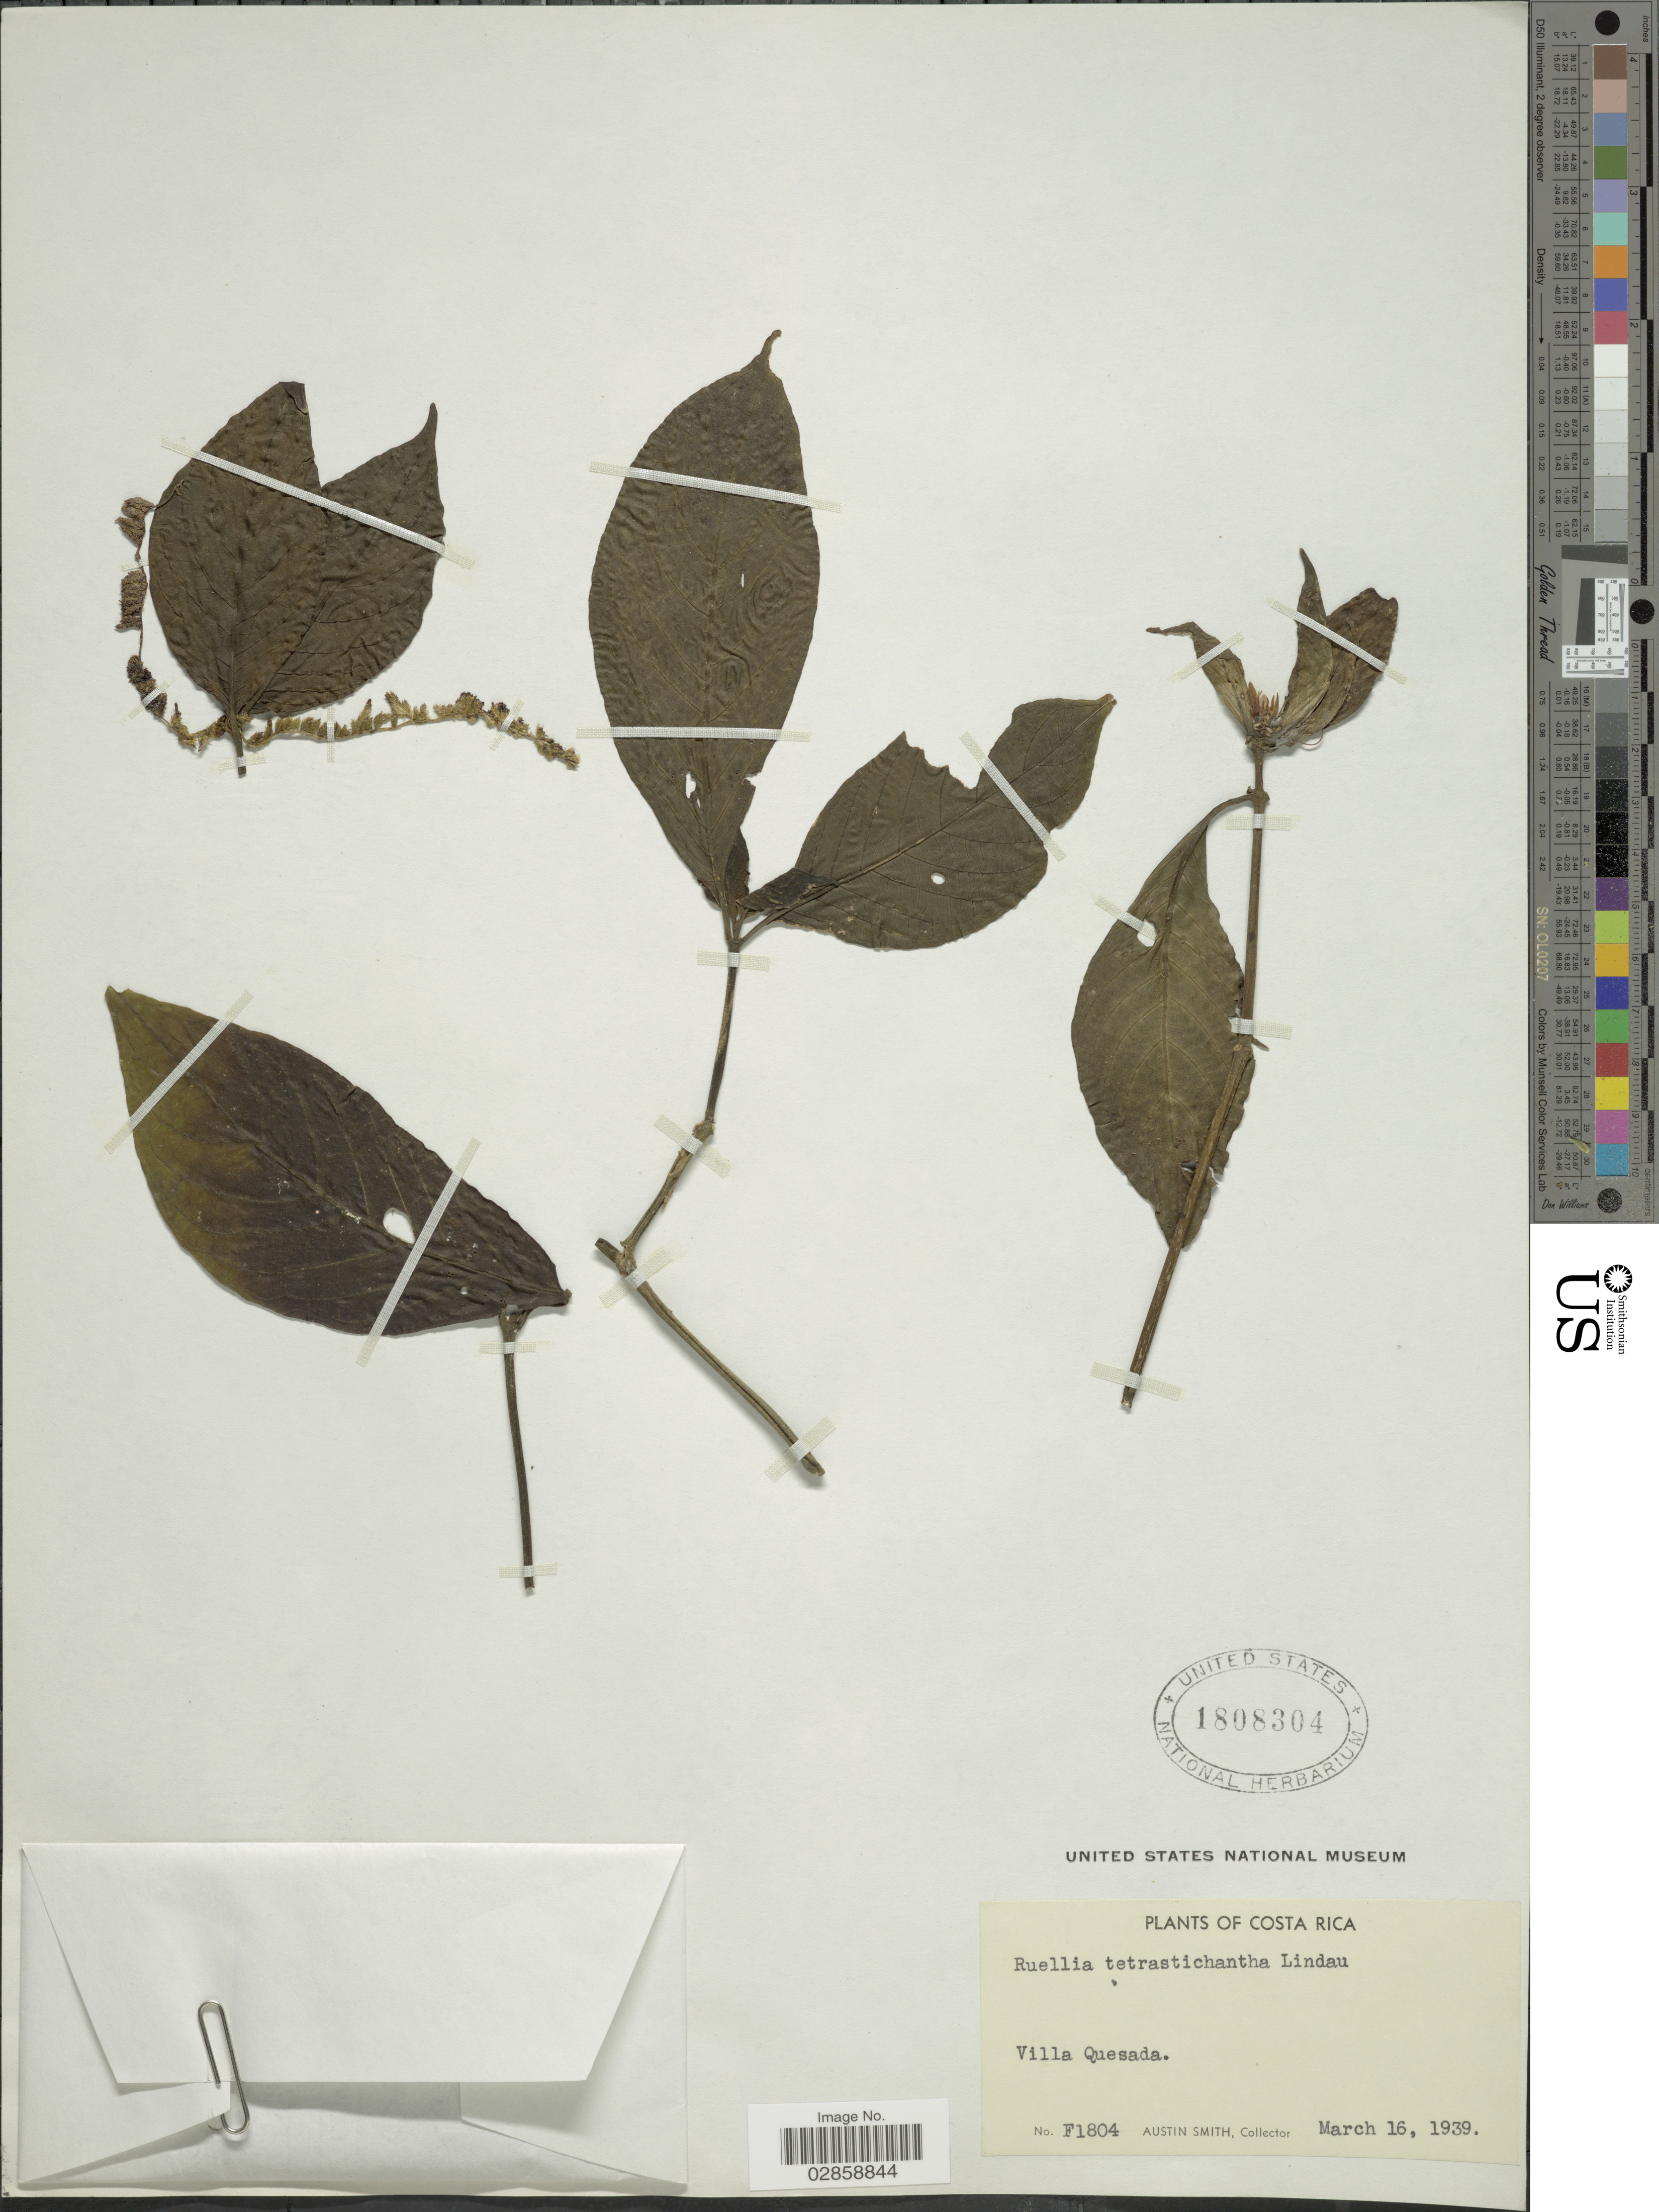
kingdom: Plantae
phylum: Tracheophyta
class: Magnoliopsida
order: Lamiales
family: Acanthaceae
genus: Ruellia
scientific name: Ruellia tubiflora var. tetrastichantha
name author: Kunth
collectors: Aust P. Smith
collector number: F1804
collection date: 1939-03-16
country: Costa Rica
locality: Villa Quesada.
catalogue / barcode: US 1808304